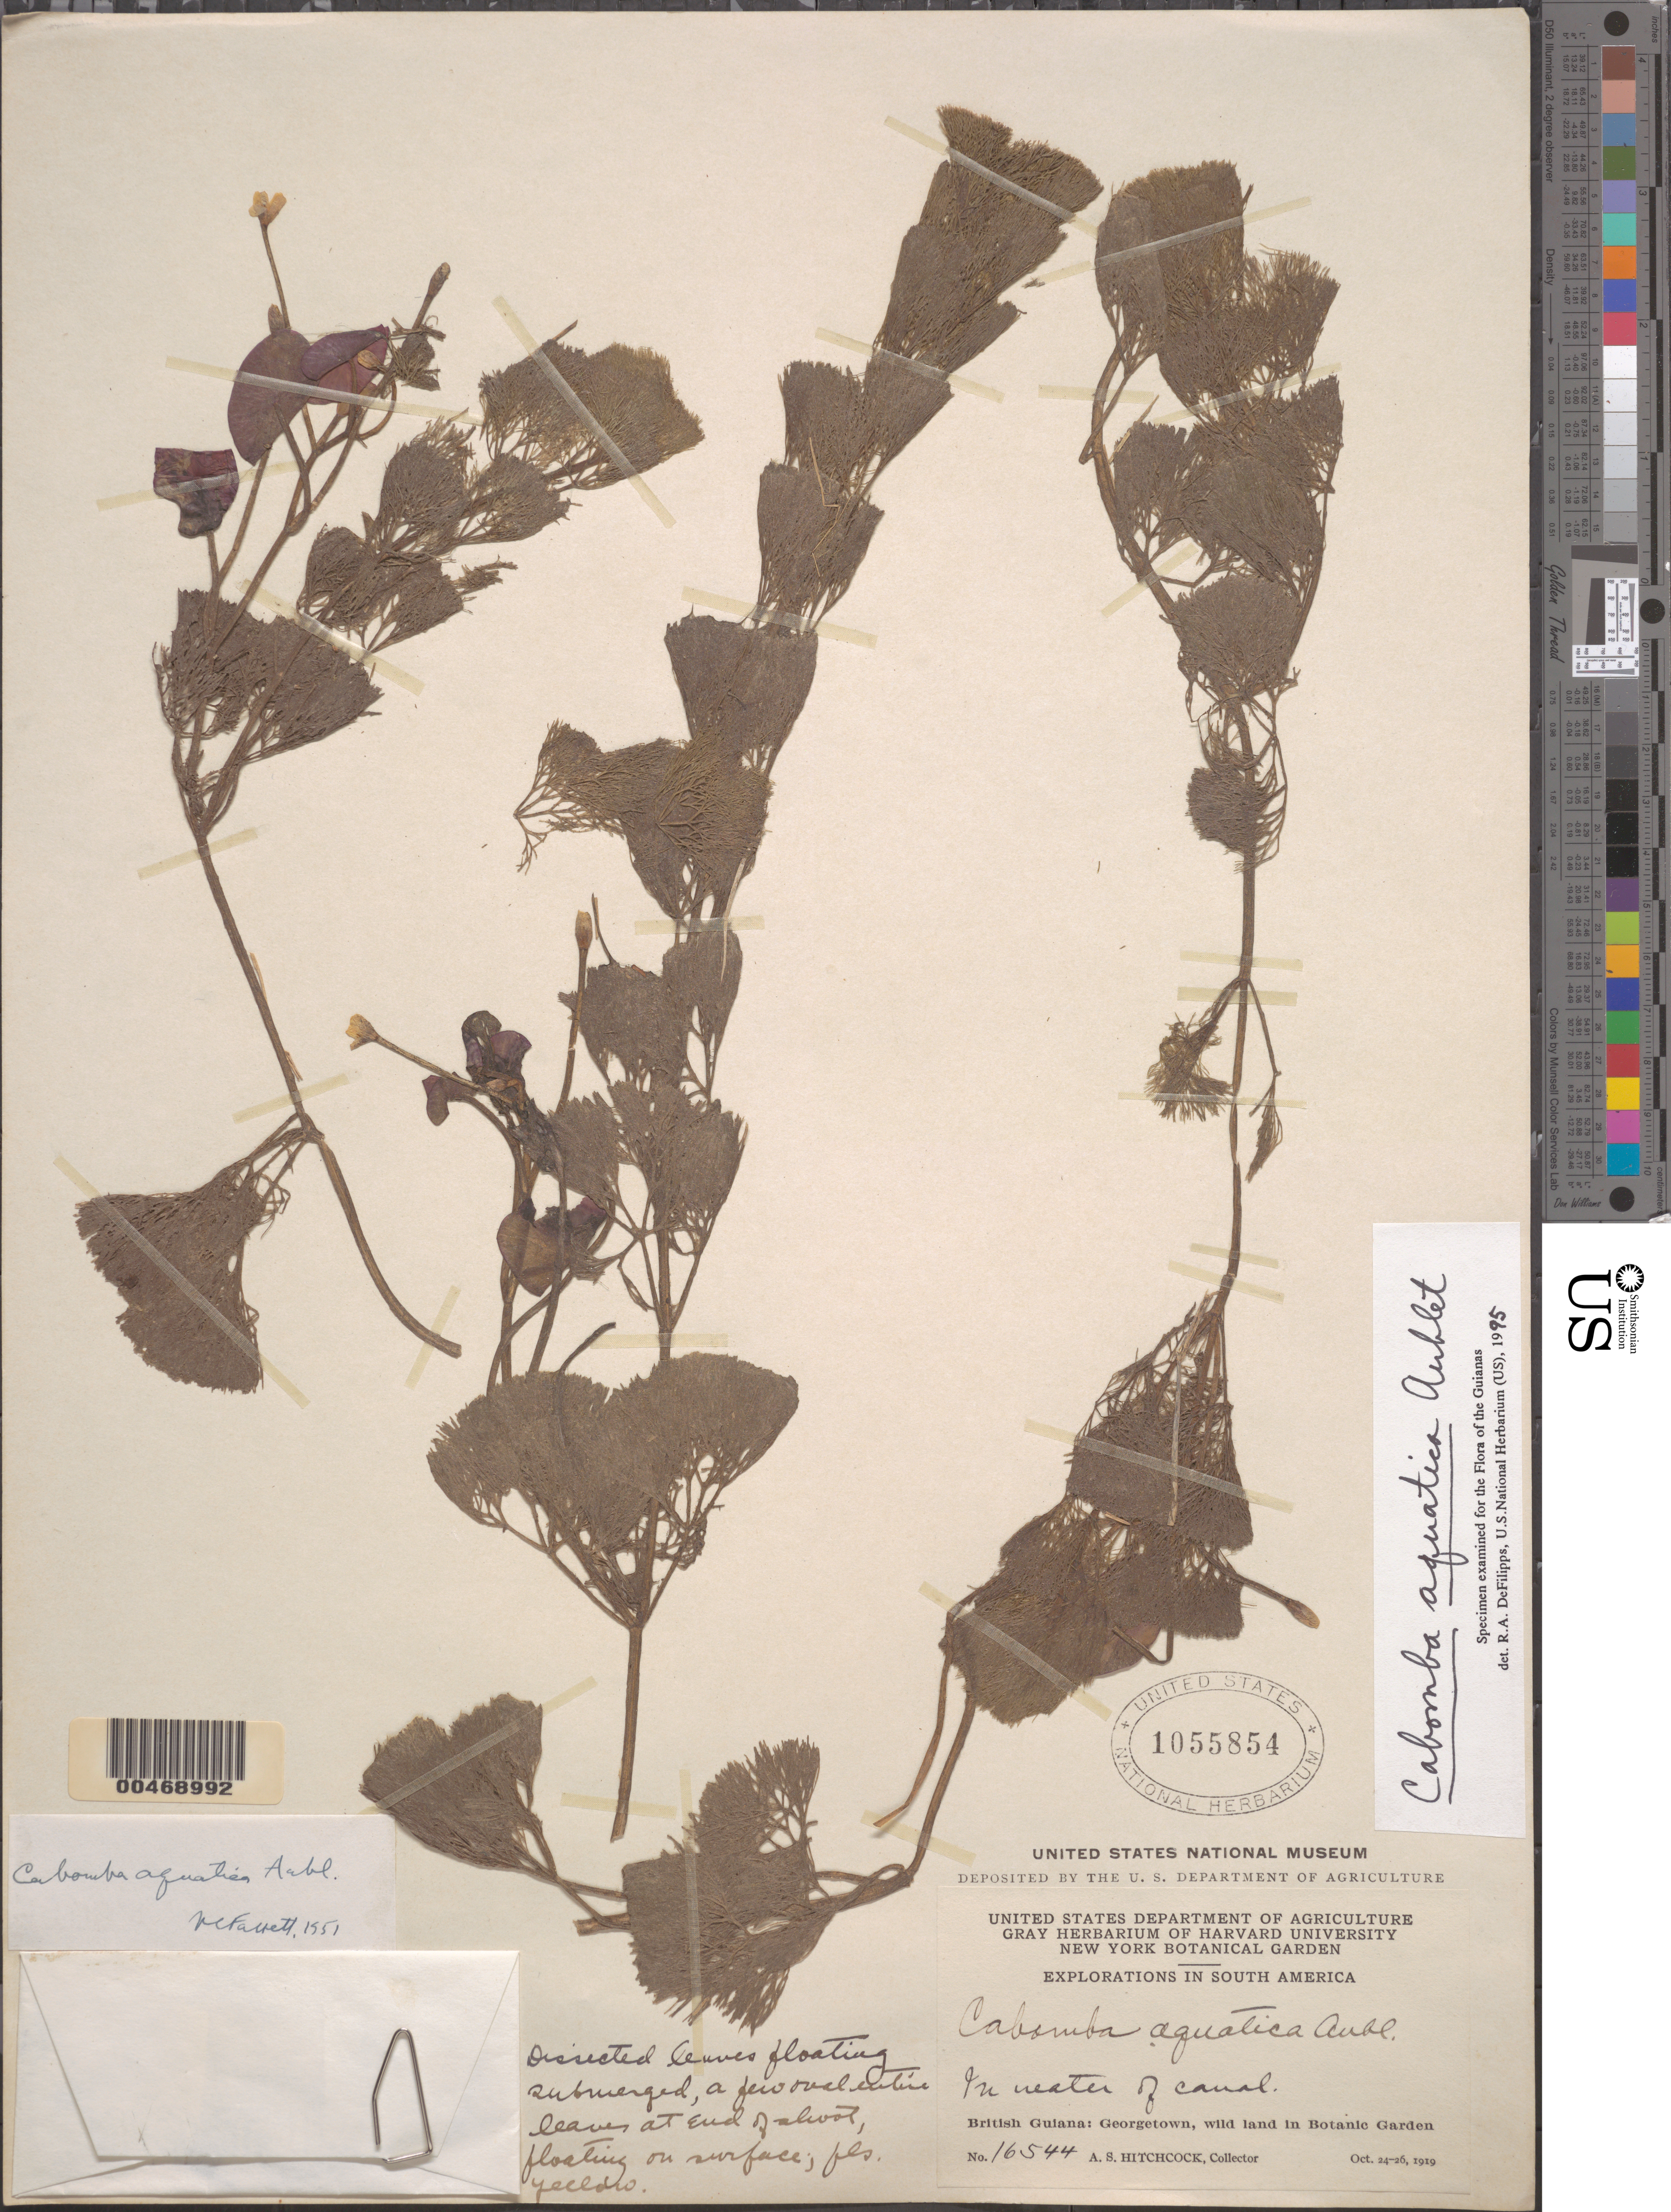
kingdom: Plantae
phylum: Tracheophyta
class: Magnoliopsida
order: Nymphaeales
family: Cabombaceae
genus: Cabomba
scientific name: Cabomba aquatica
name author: Aubl.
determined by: DeFilipps, R. A.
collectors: A. S. Hitchcock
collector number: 16544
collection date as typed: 24-Oct-19 to 26-Oct-19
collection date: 1919-10-24/1919-10-26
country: Guyana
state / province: Demerara-Mahaica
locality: Georgetown, wild land in Botanic Garden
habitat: In water of canal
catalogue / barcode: US 1055854